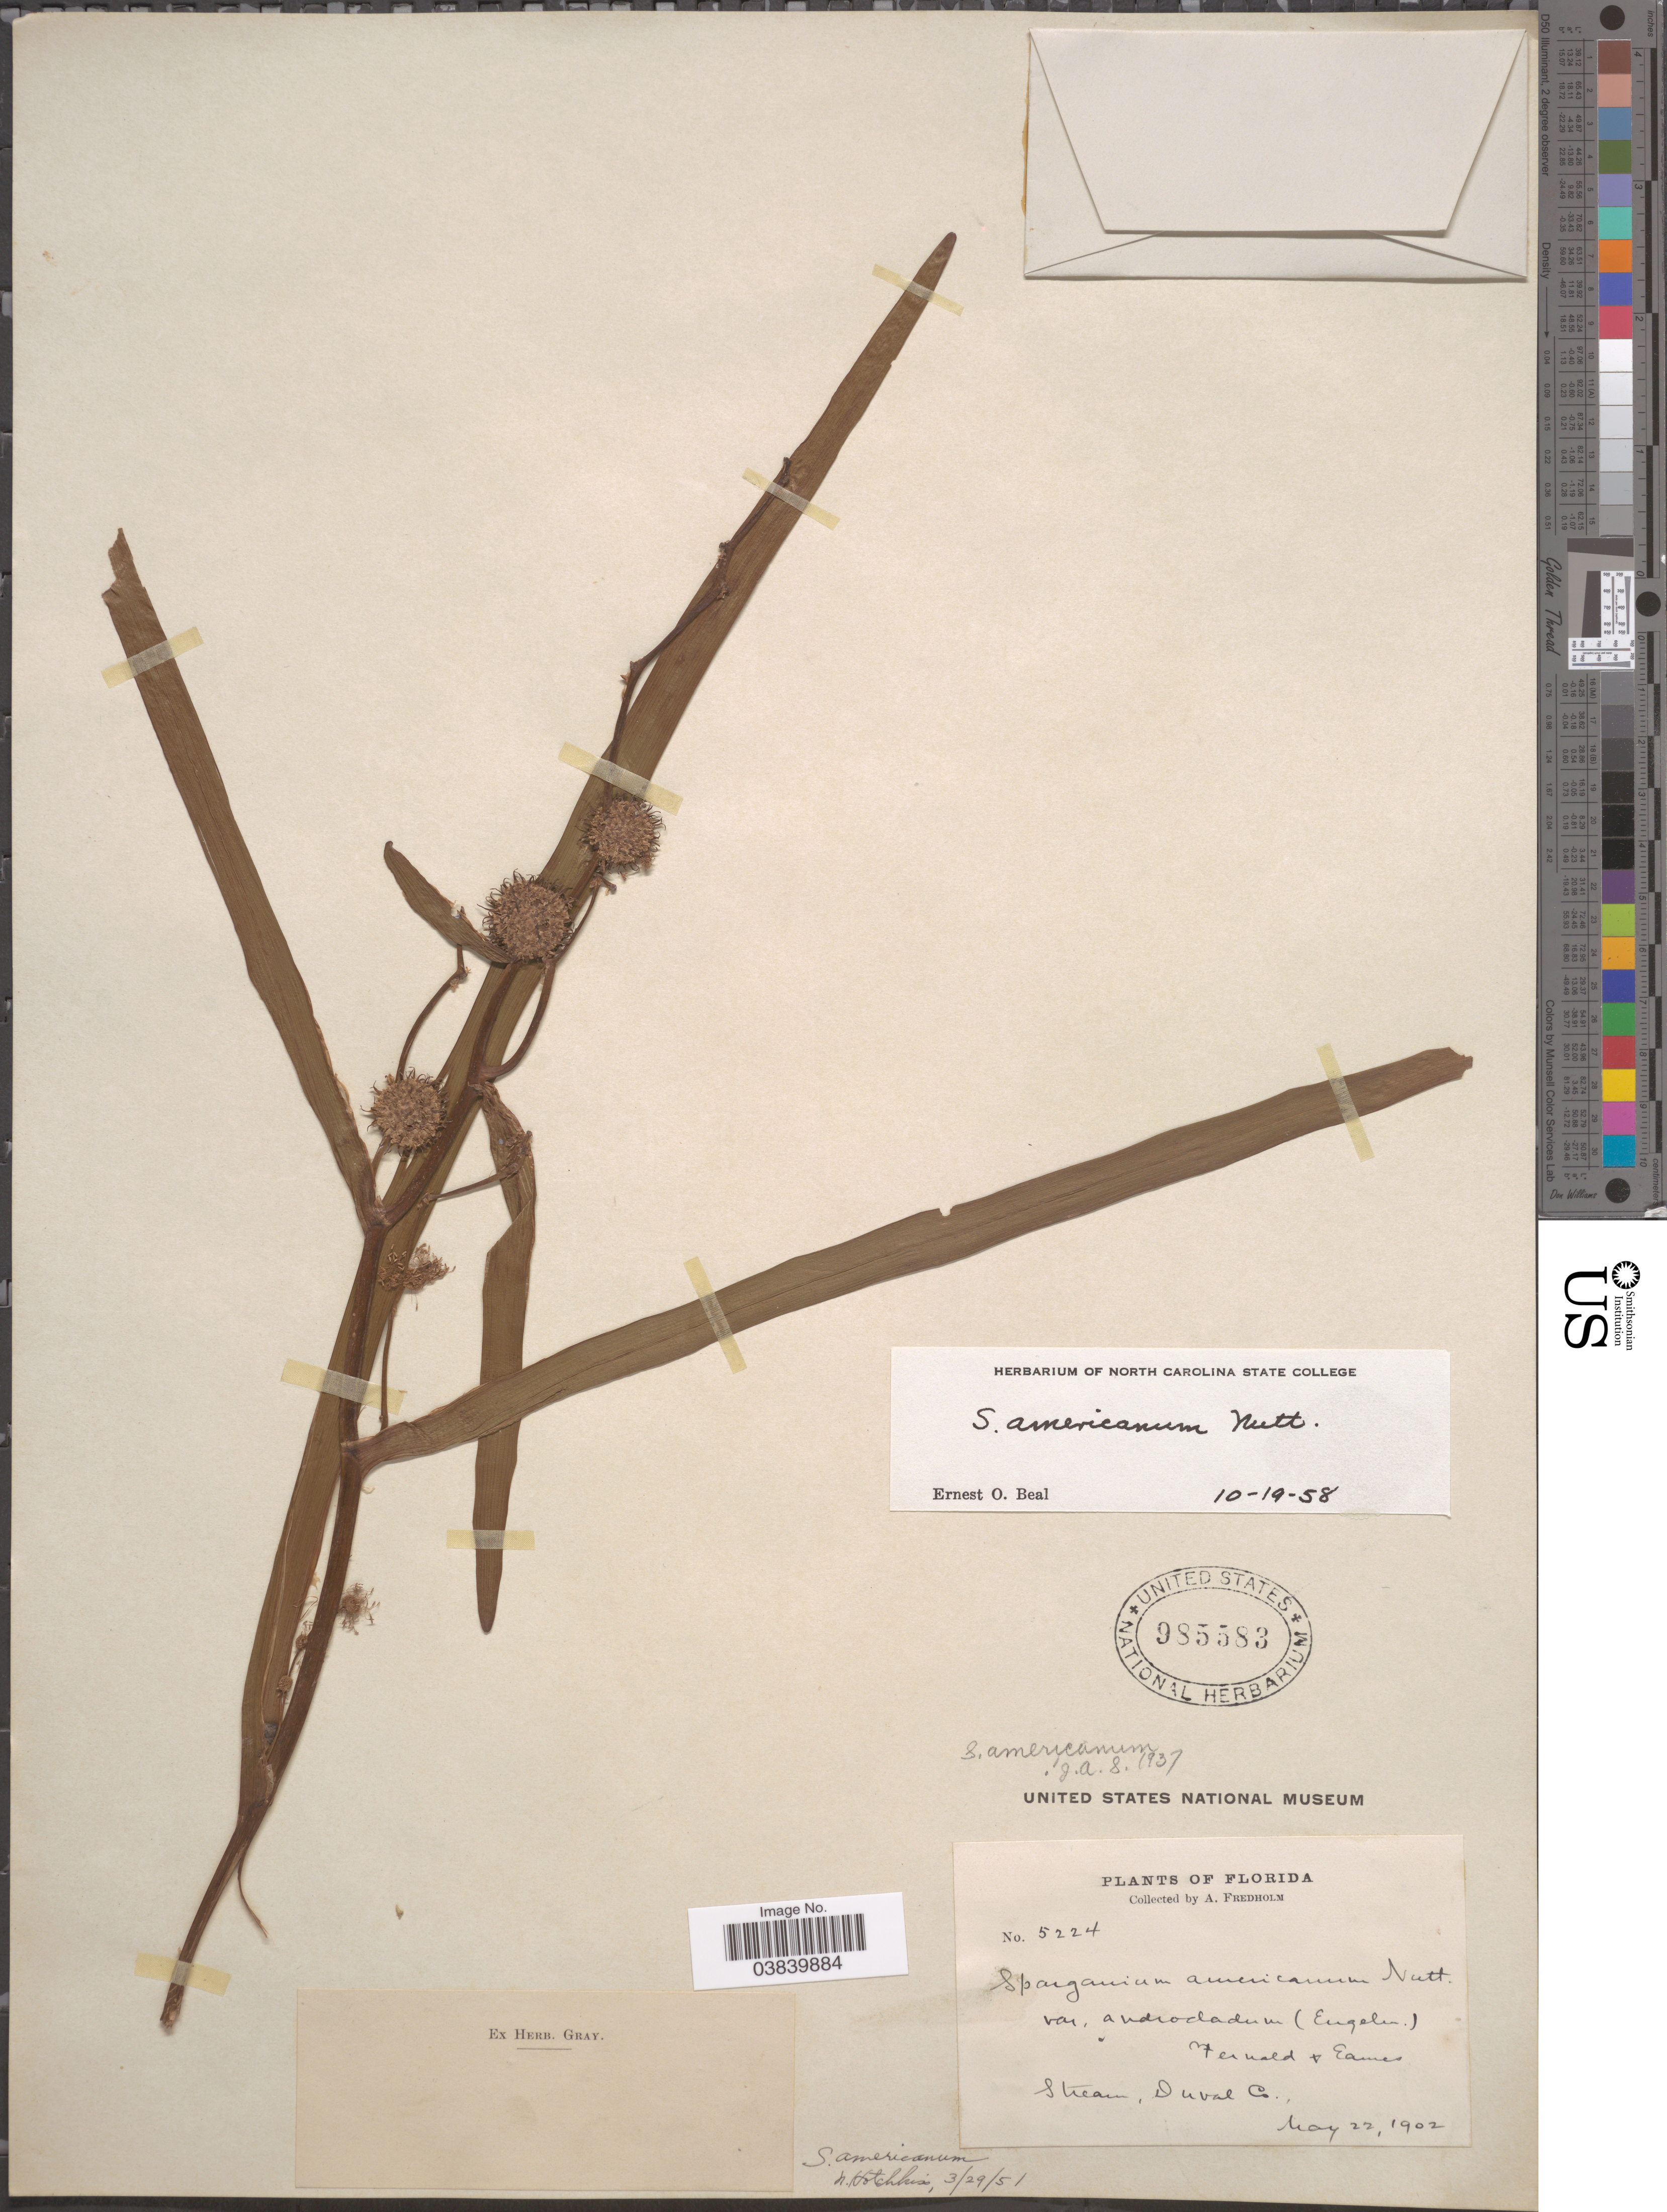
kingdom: Plantae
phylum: Tracheophyta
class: Liliopsida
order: Poales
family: Typhaceae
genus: Sparganium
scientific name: Sparganium americanum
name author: Nutt.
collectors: A. Fredholm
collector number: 5224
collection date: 1902-05-22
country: United States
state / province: Florida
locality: Stream, Duval Co.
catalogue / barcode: US 985583